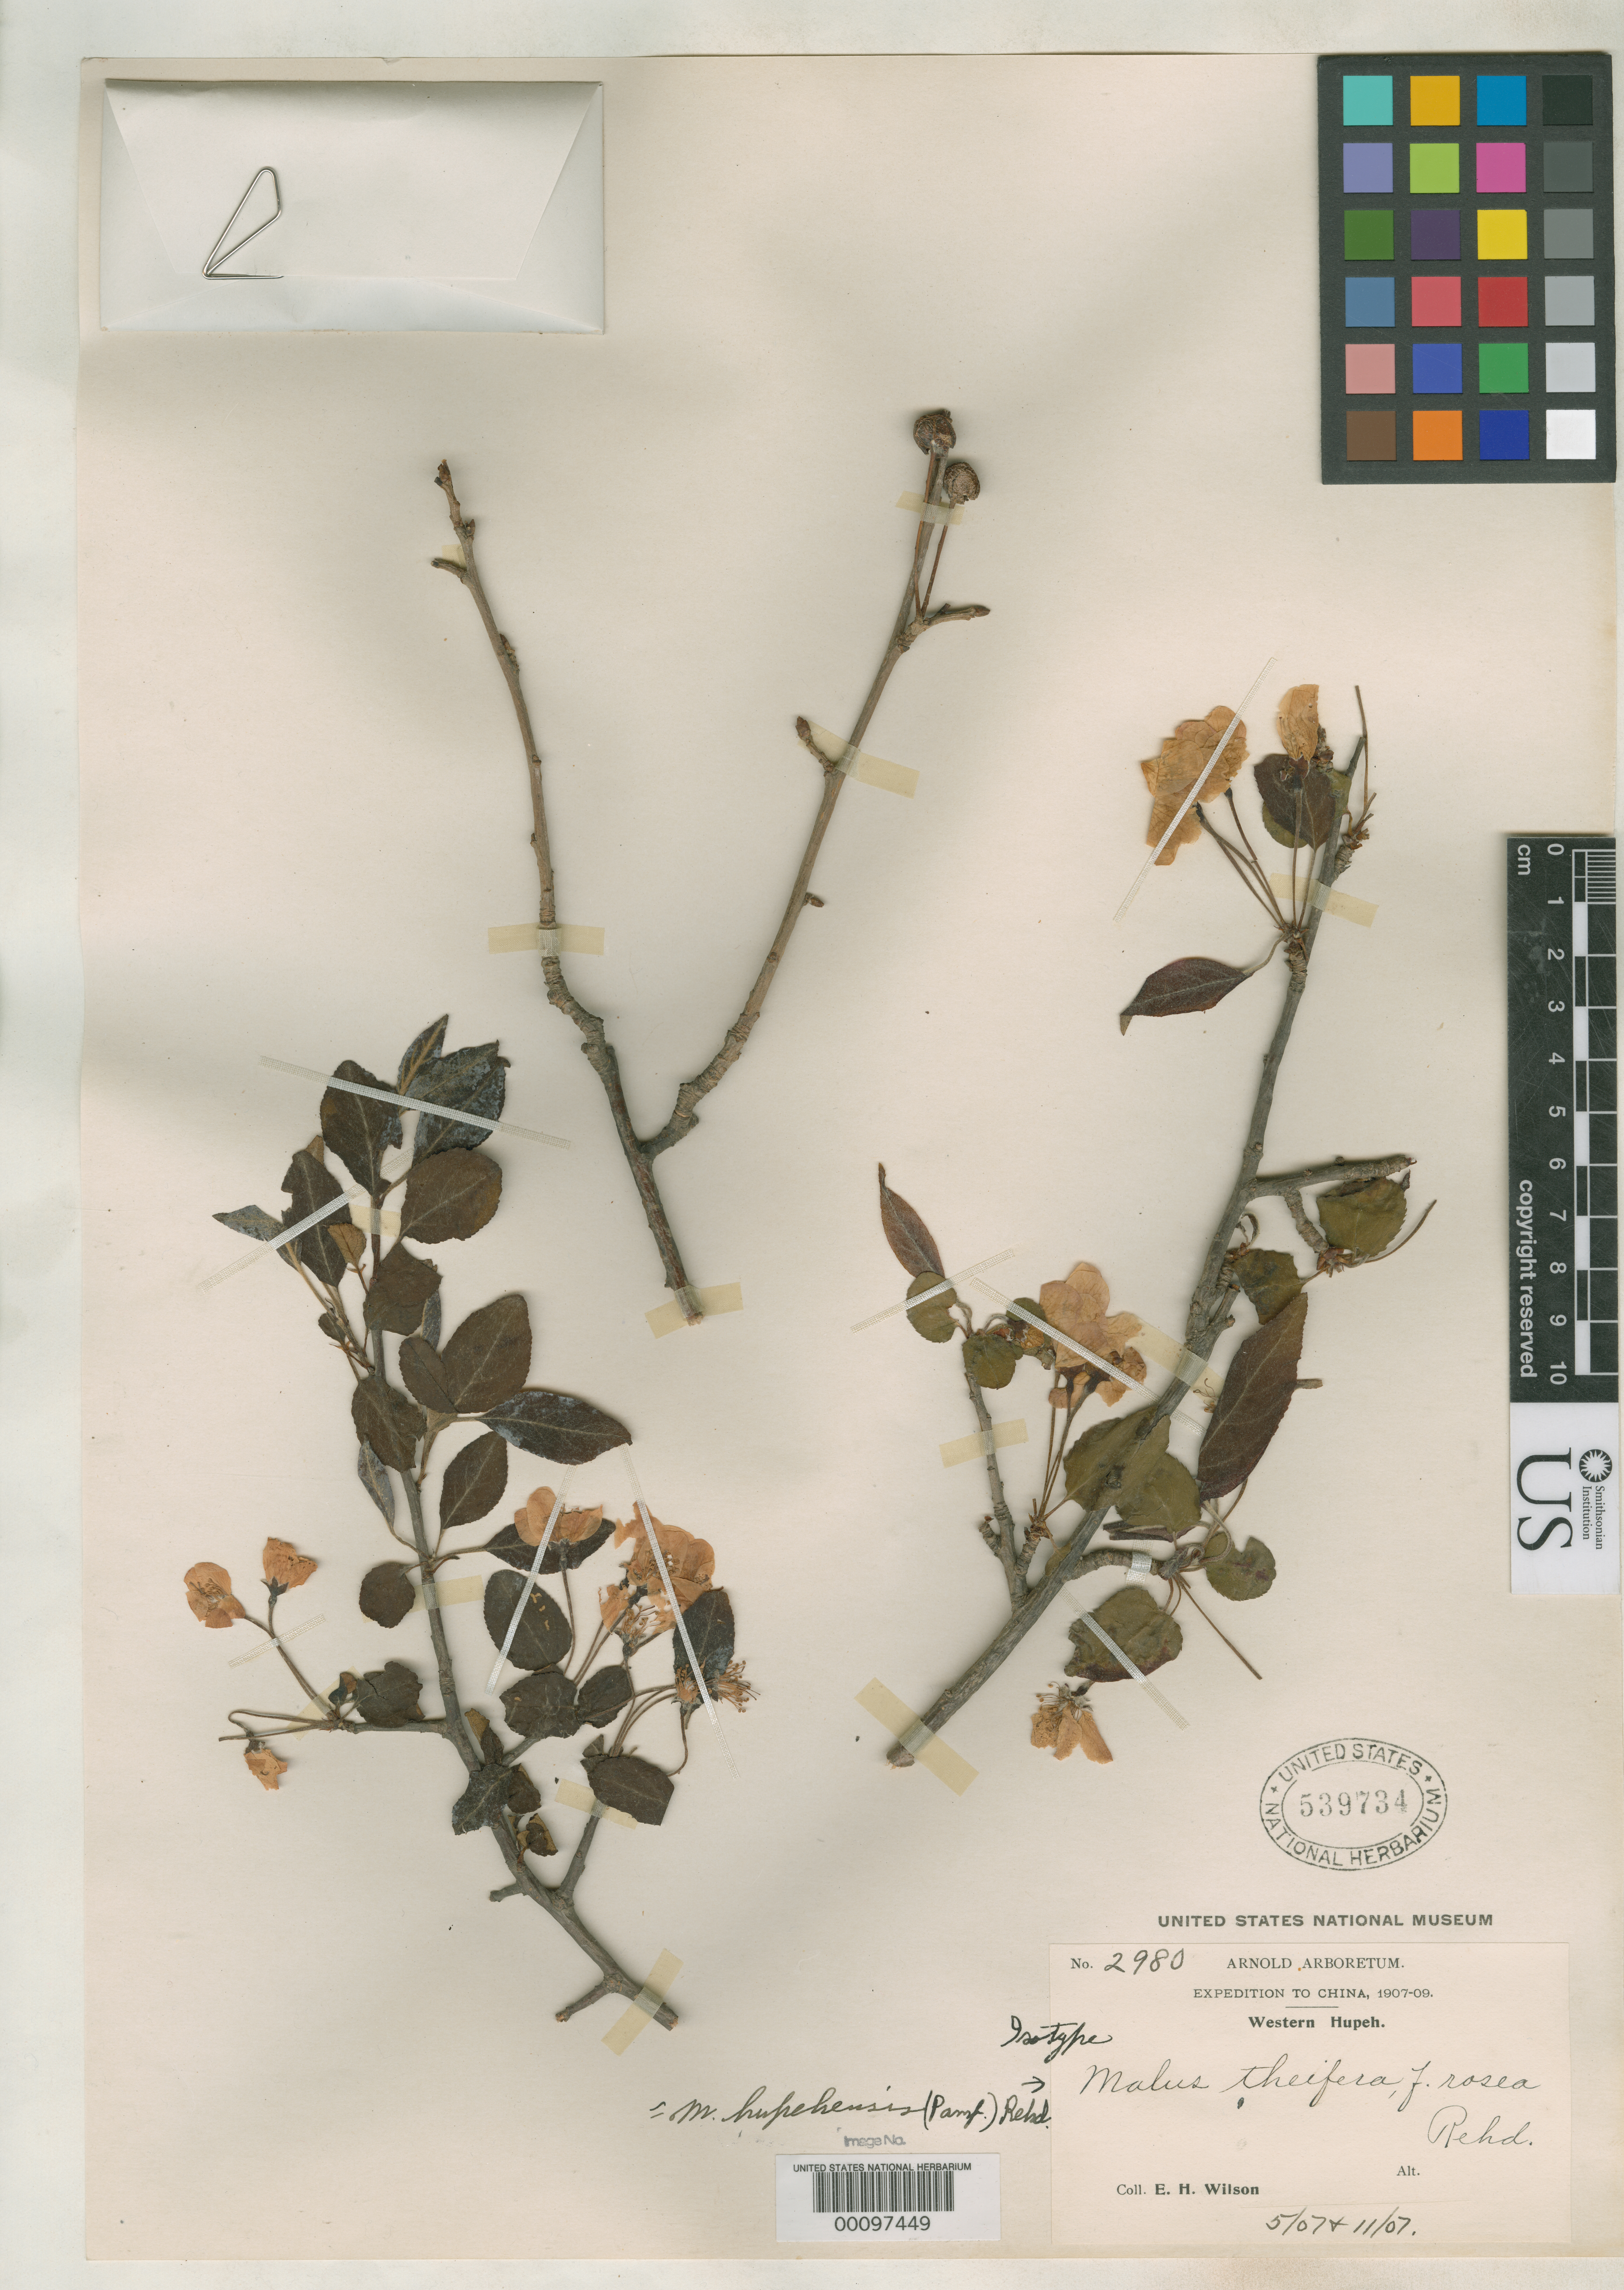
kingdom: Plantae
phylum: Tracheophyta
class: Magnoliopsida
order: Rosales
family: Rosaceae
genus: Malus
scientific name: Malus theifera f. rosea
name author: Rehder in Sarg.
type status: Isotype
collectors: E. H. Wilson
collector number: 2980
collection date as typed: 14 May 1907 and -- Nov 1907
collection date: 1907-05-14,1907-11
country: China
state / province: Hubei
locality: Fang Hsien.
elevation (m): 1300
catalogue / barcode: US 539734